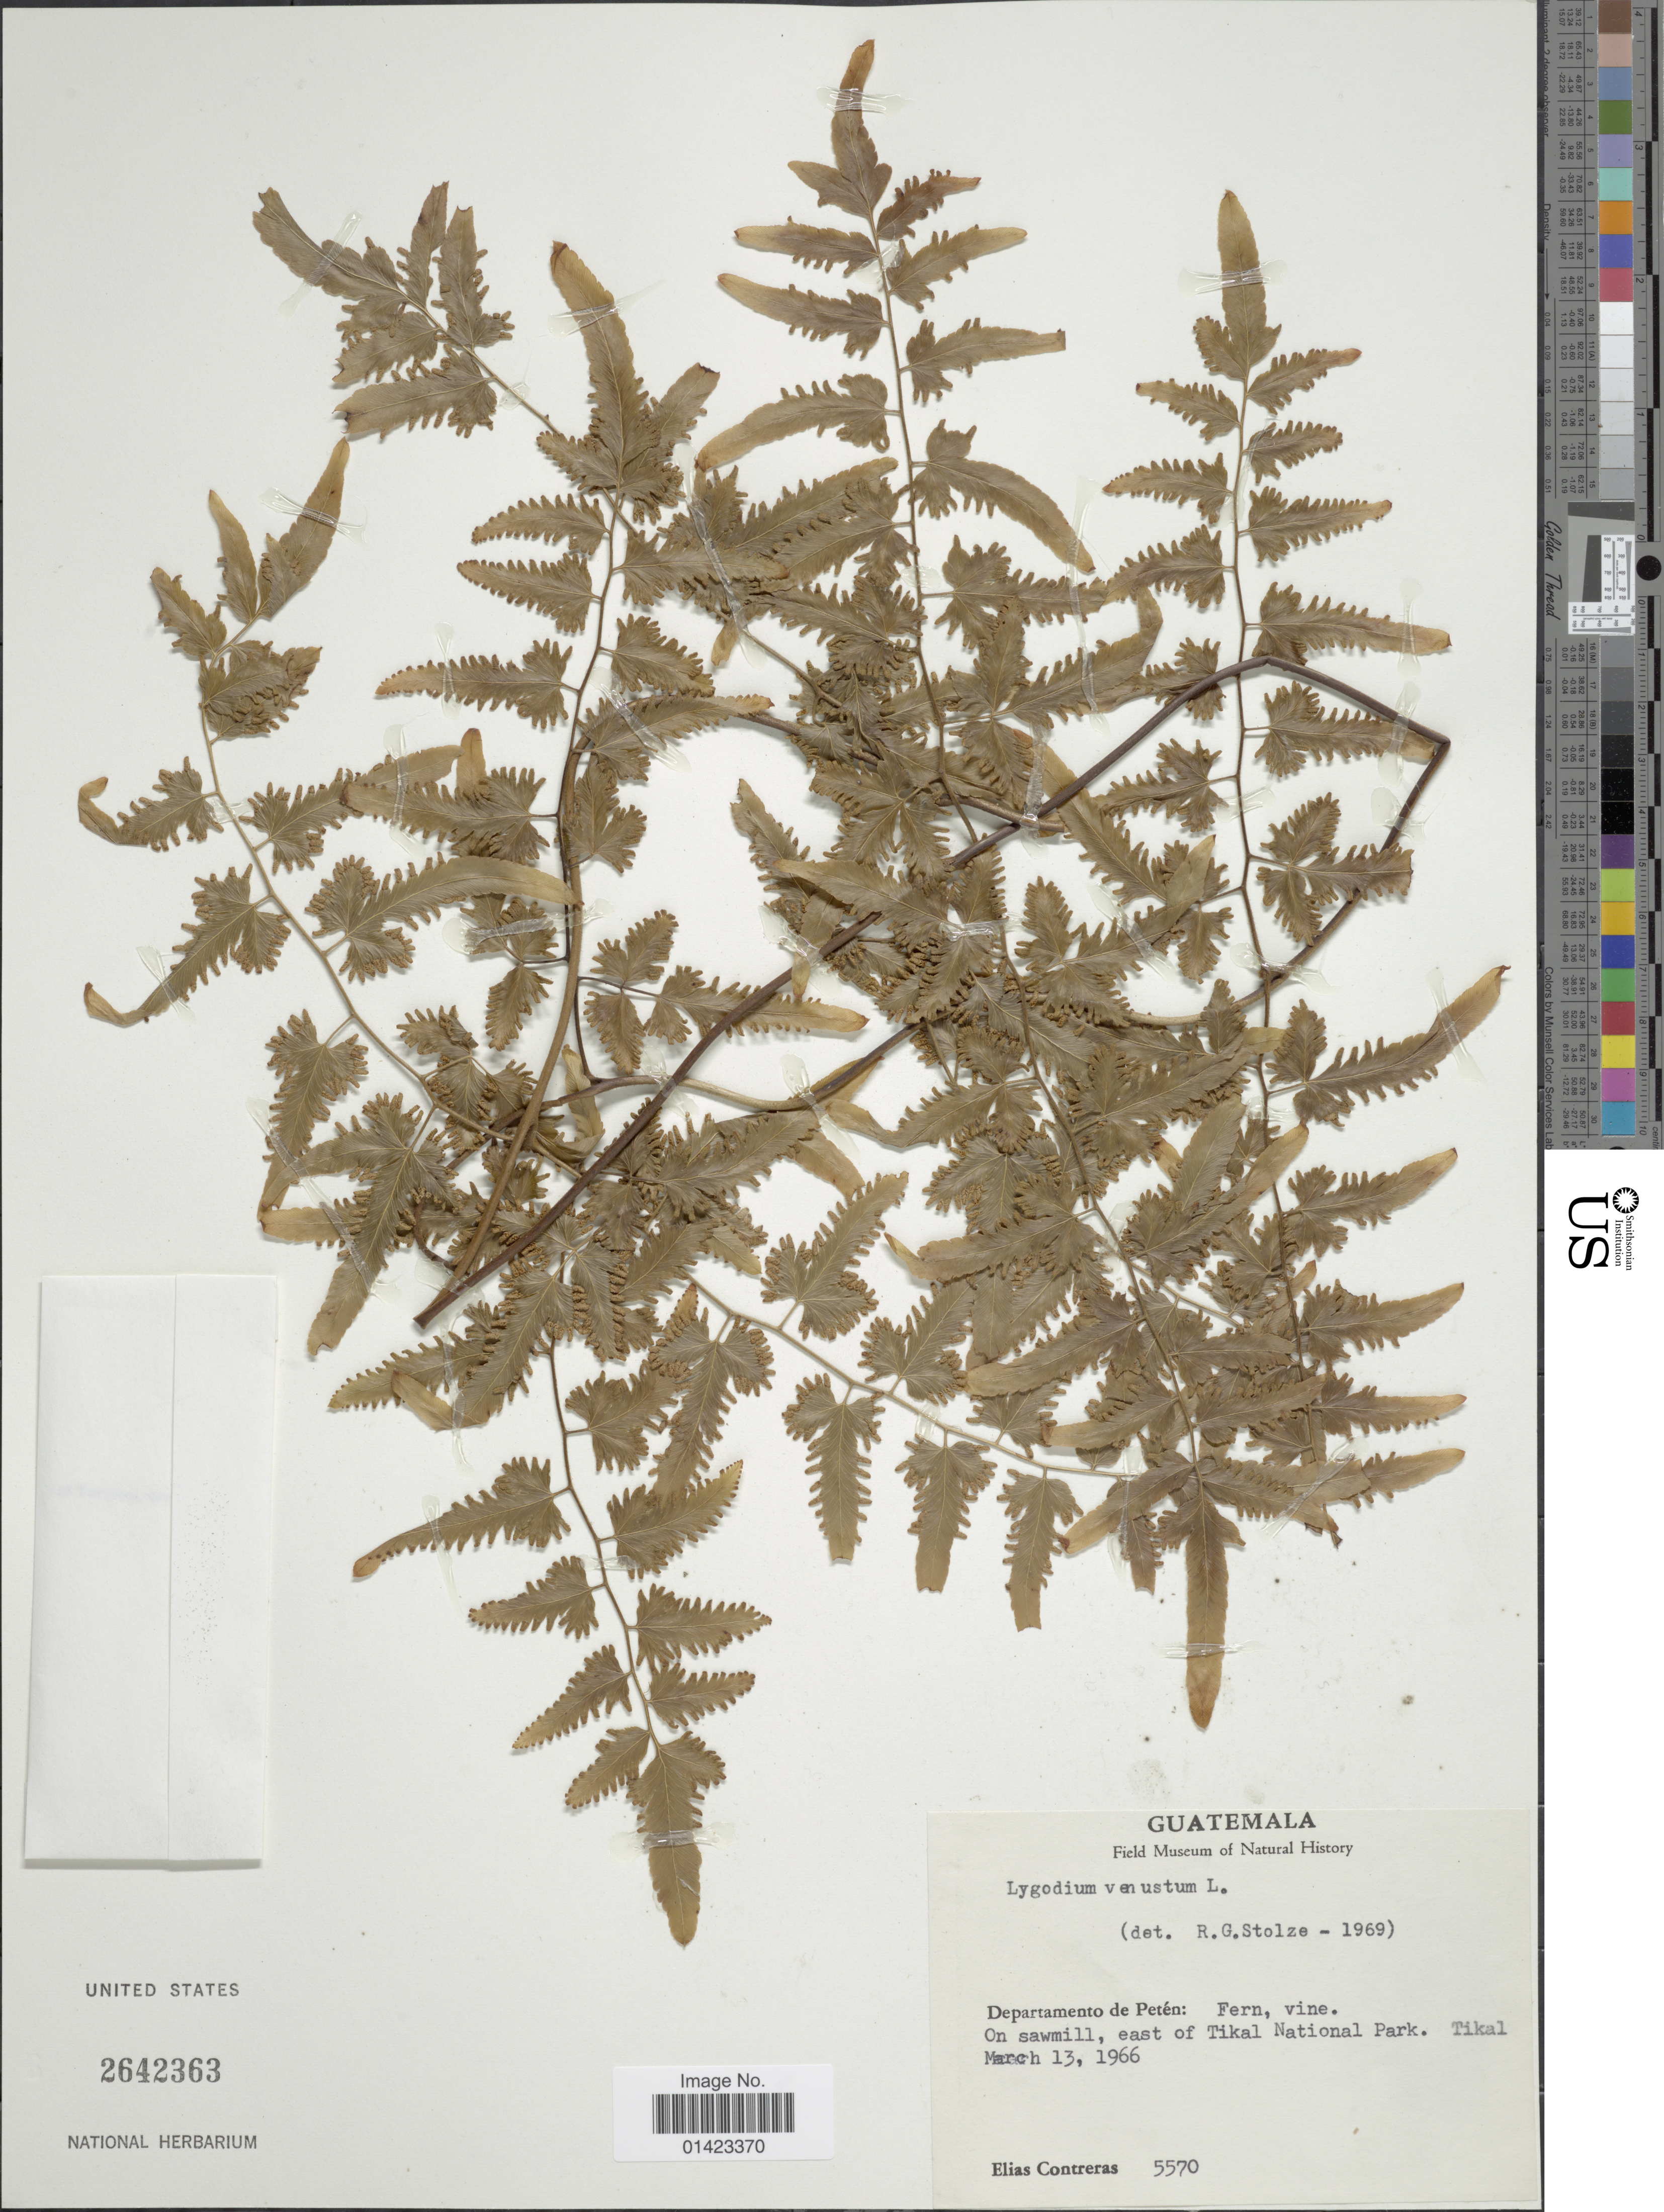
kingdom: Plantae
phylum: Tracheophyta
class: Polypodiopsida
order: Schizaeales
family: Lygodiaceae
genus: Lygodium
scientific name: Lygodium venustum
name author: Sw.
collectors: E. Contreras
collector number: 5570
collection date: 1966-03-13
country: Guatemala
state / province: El Petén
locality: Departamento de Petén: on sawmill, east of Tikal National Park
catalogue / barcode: US 2642363